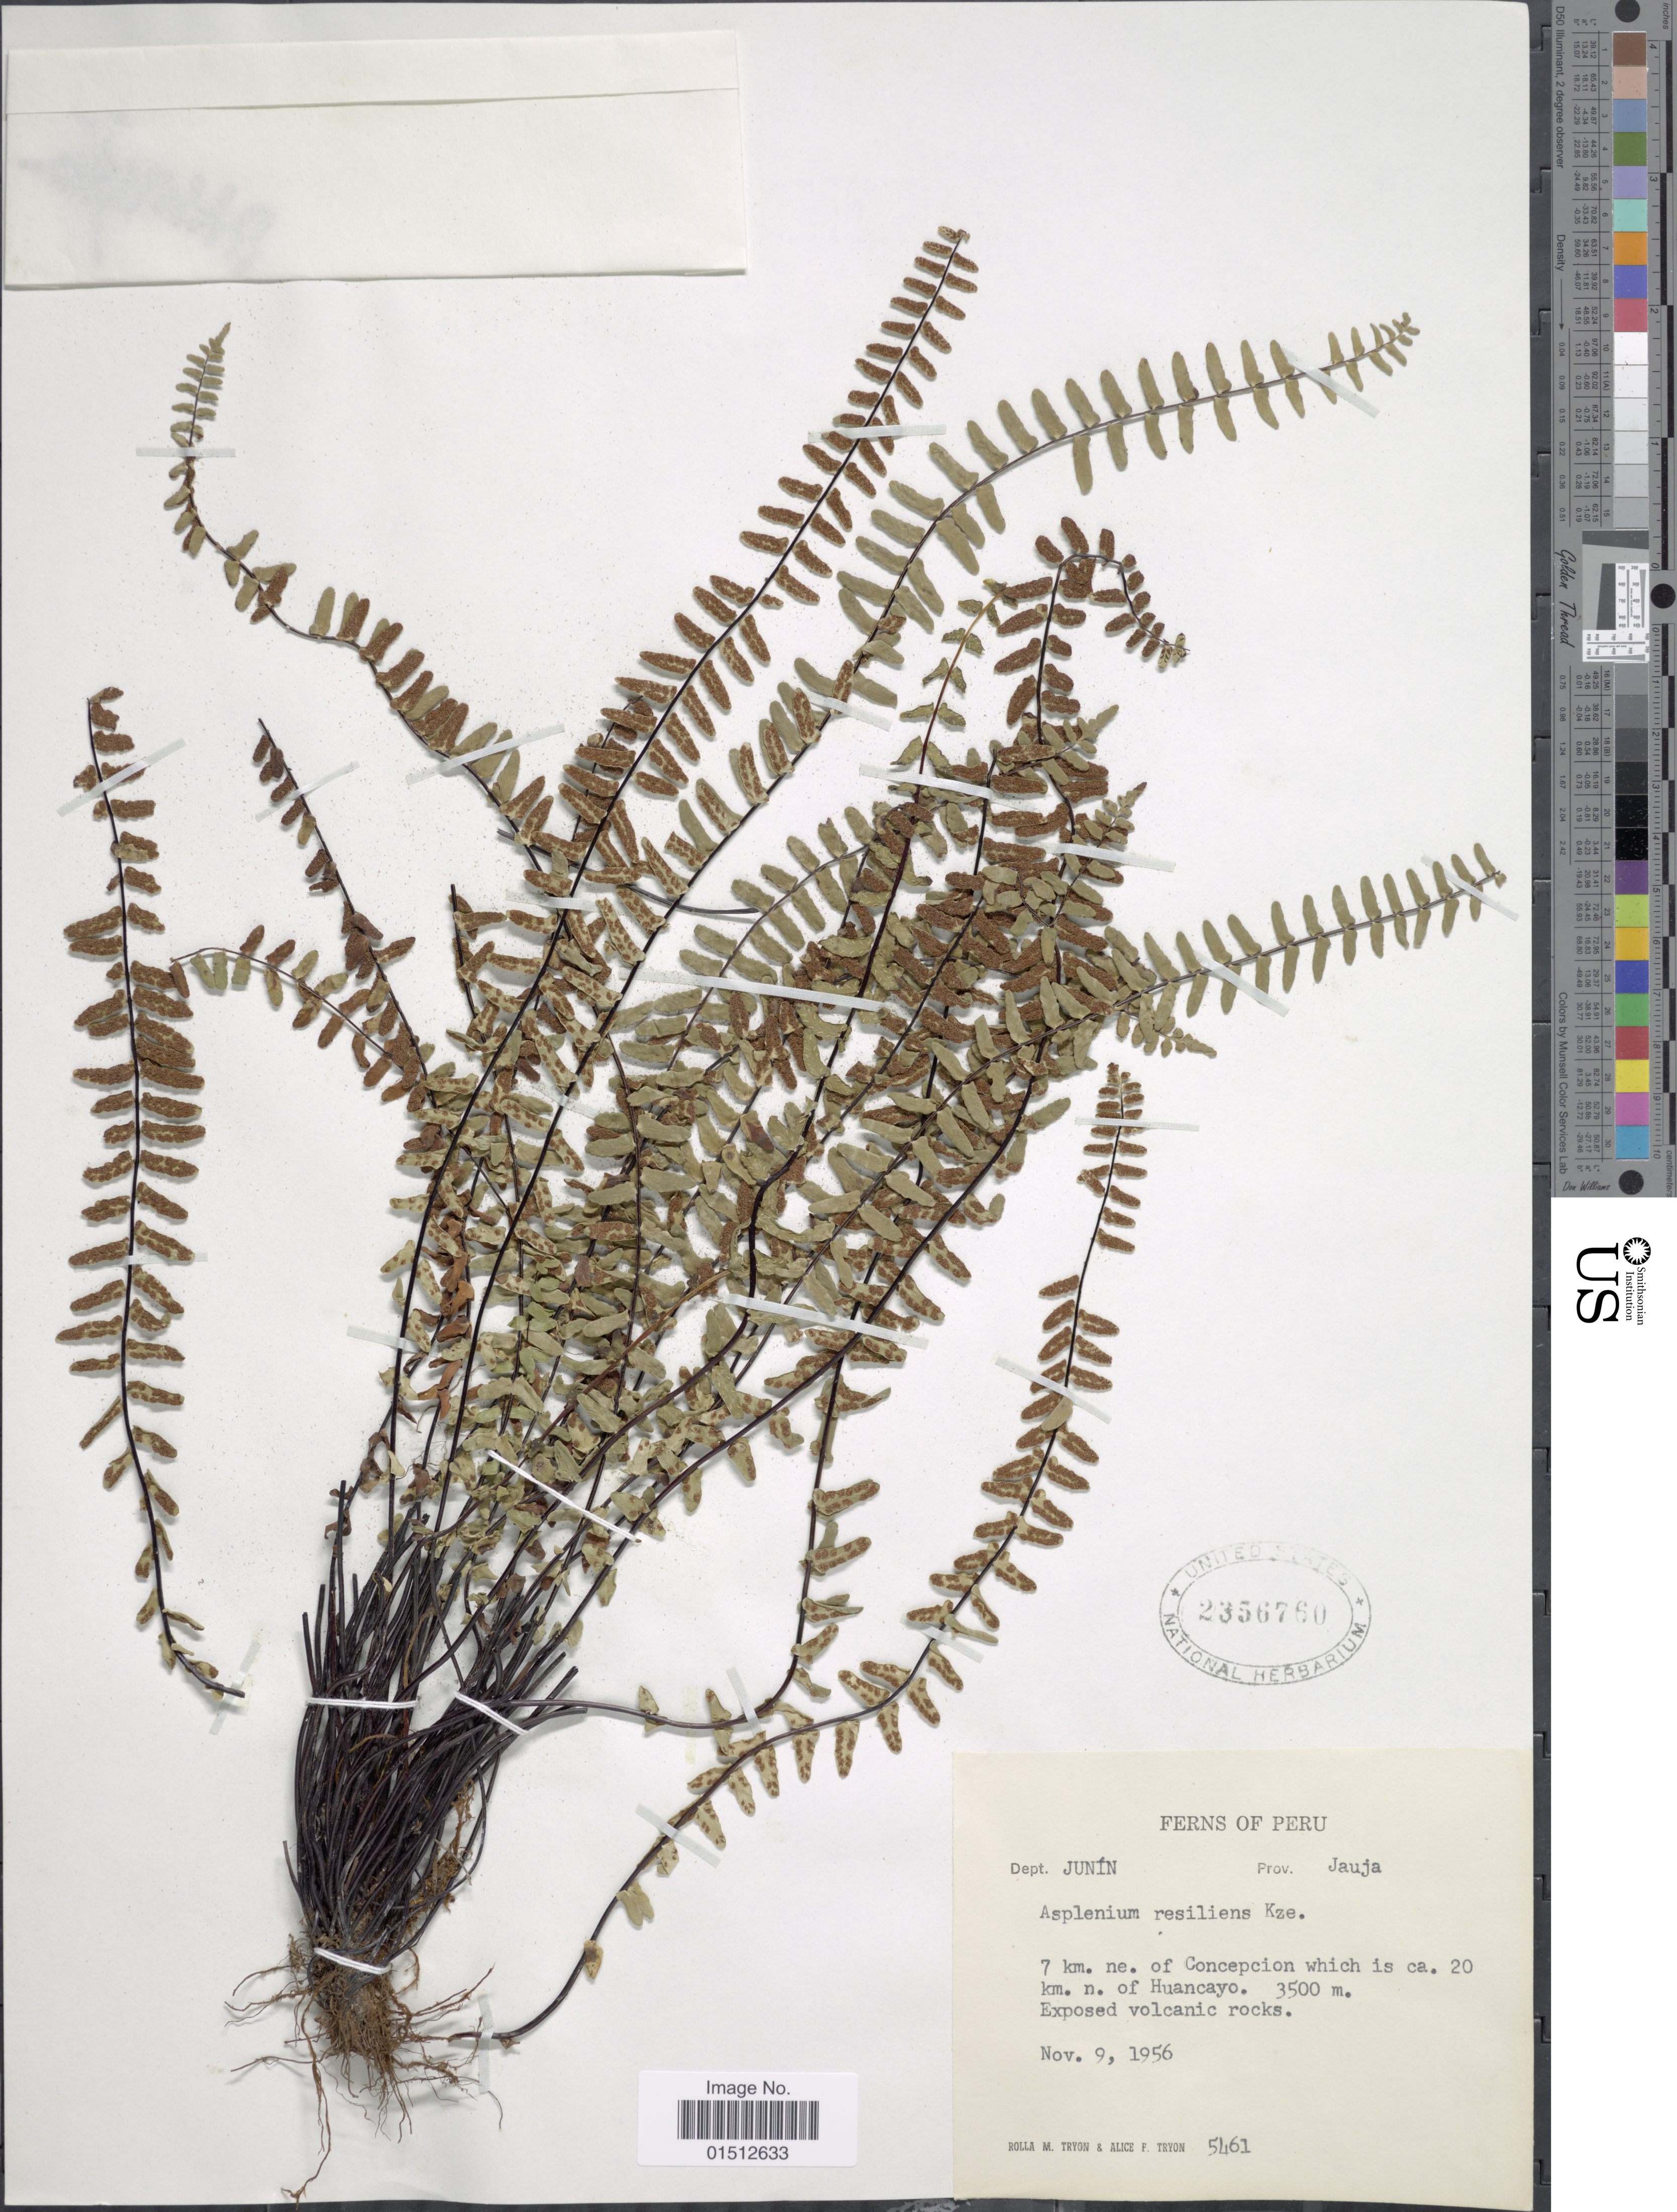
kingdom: Plantae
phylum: Tracheophyta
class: Polypodiopsida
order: Polypodiales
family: Aspleniaceae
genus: Asplenium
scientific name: Asplenium resiliens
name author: Kunze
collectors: R. M. Tryon & A. F. Tryon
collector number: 5461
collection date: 1956-11-09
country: Peru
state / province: Junín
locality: Peru, Dept. Junin, Prov. Jauja. 7 km. ne. of Conception which is ca. 20 km. n. of Huancayo.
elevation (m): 3500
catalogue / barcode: US 2356760